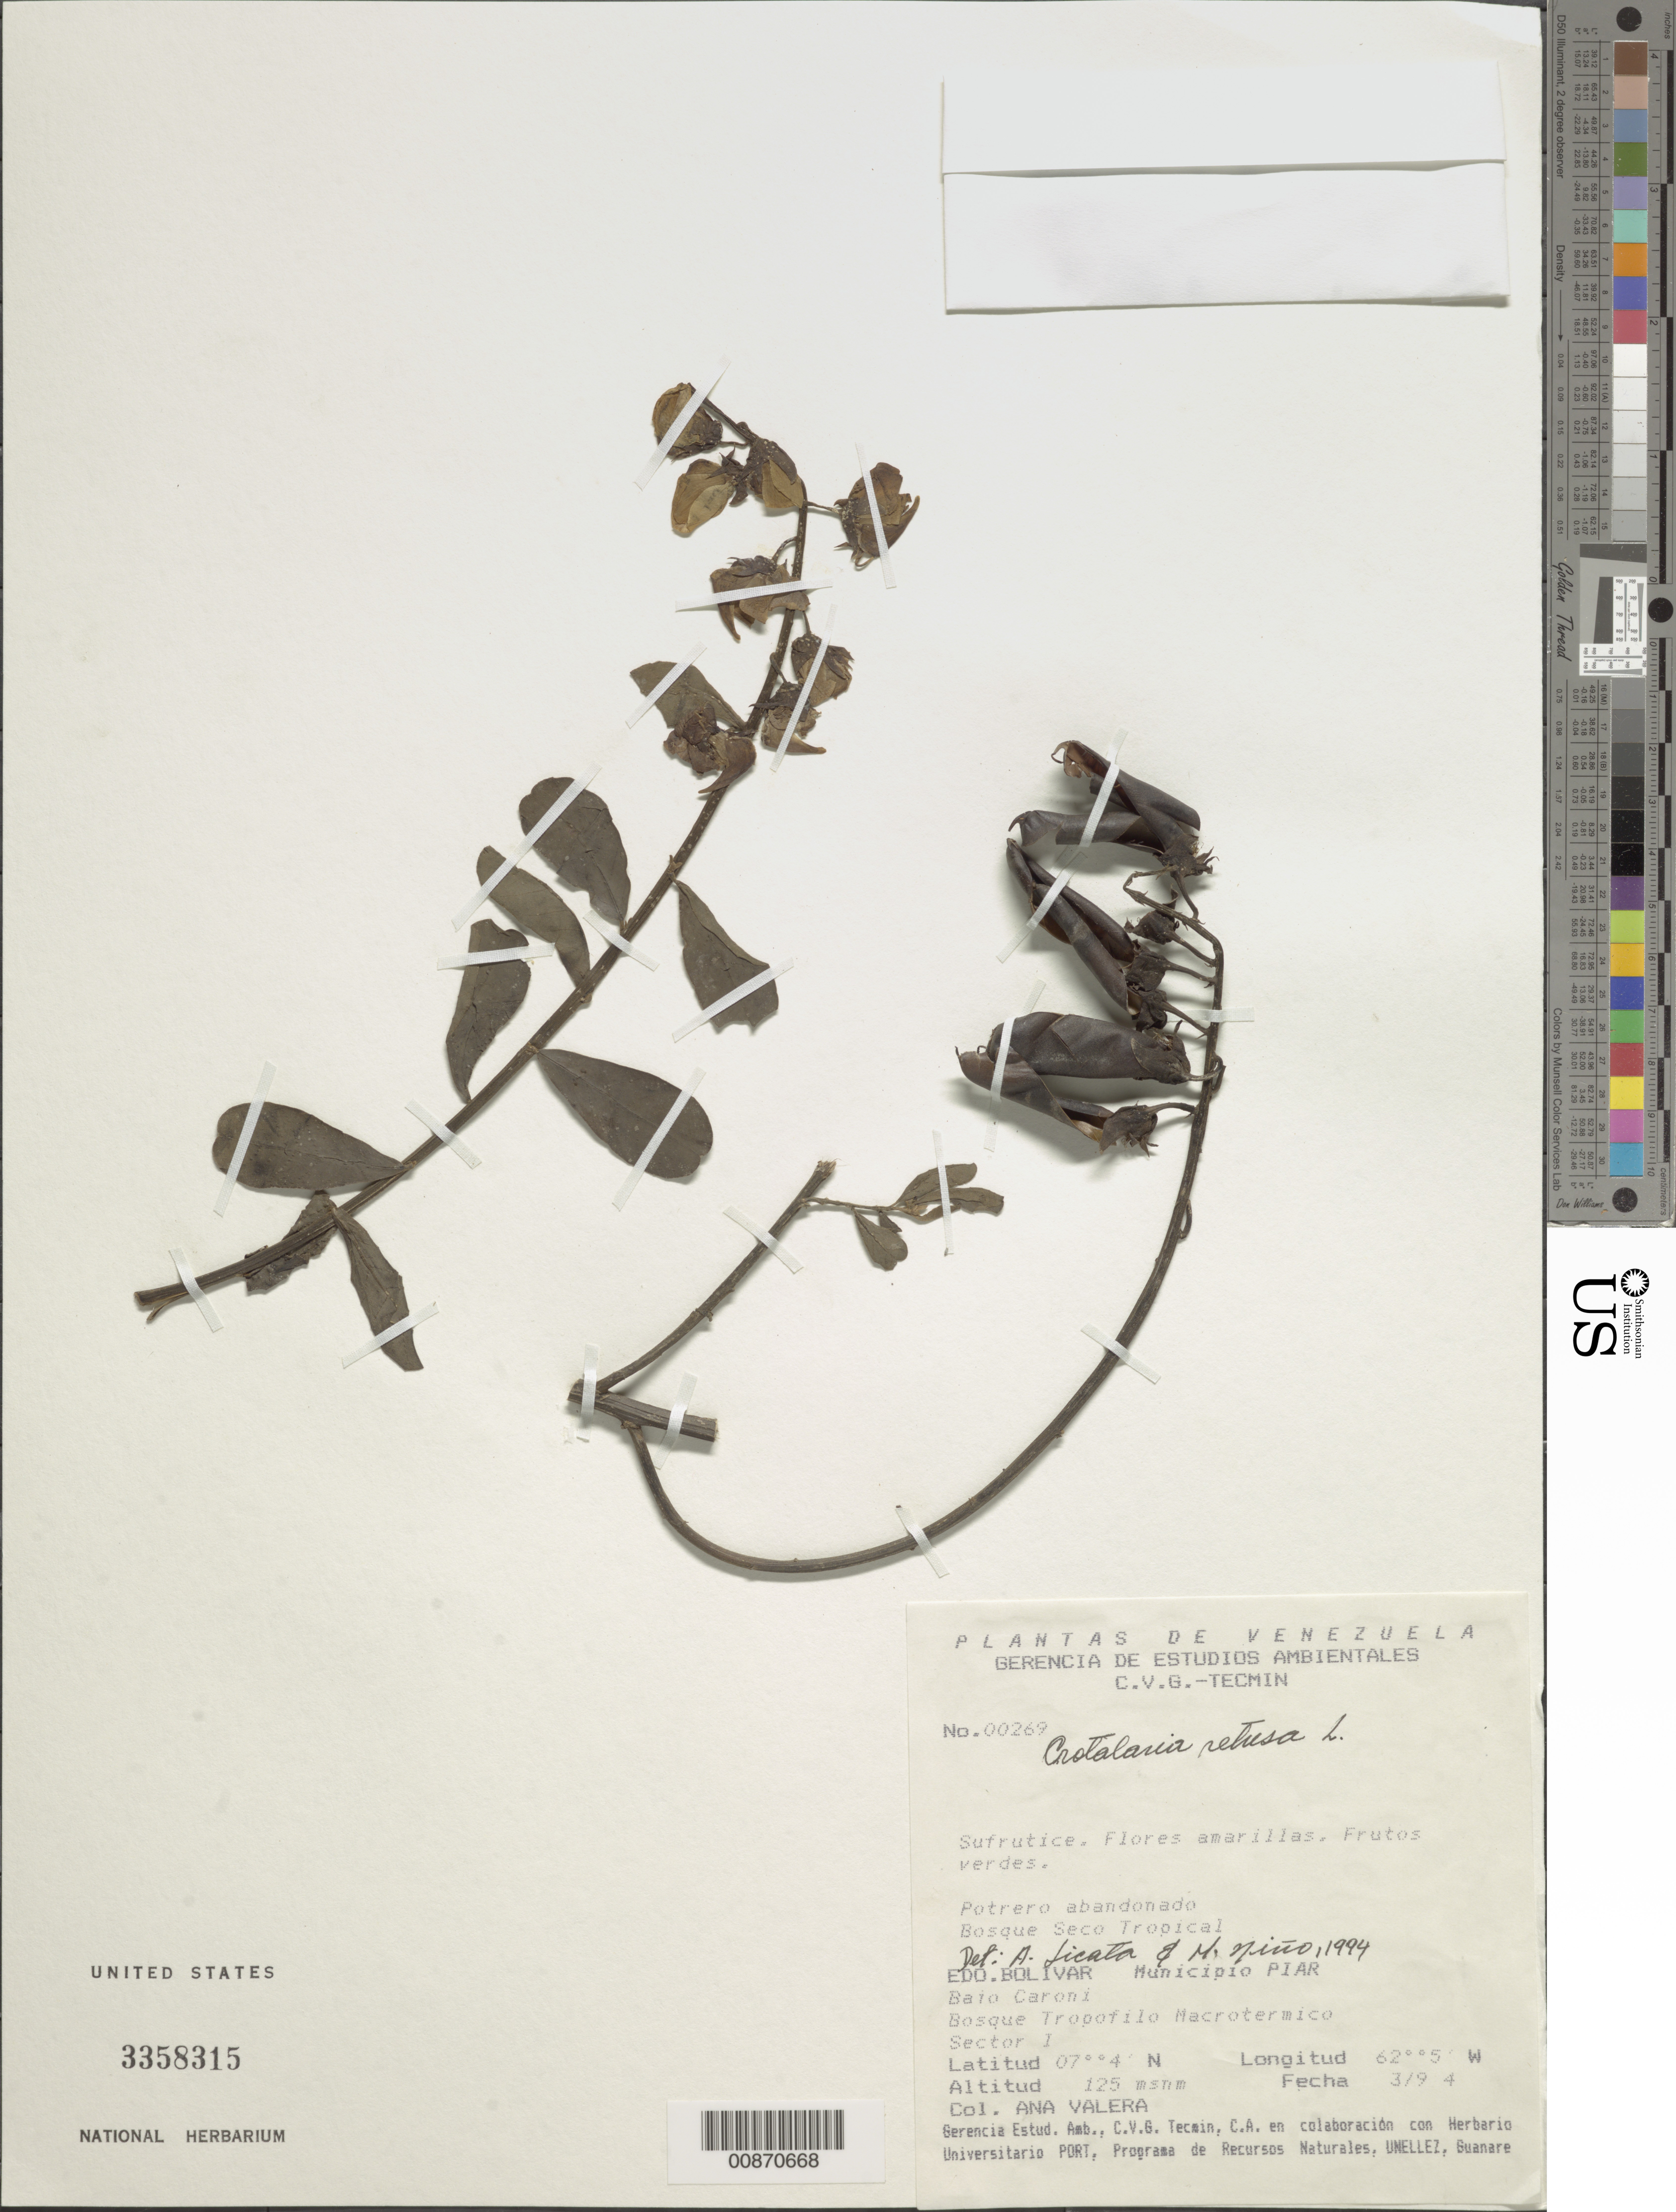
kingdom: Plantae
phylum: Tracheophyta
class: Magnoliopsida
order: Fabales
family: Fabaceae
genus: Crotalaria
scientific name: Crotalaria retusa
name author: L.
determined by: Licata, A.; Niño, S. M.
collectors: A. Valera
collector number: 269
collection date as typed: Mar-94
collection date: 1994-03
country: Venezuela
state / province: Bolívar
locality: Mun. Piar, Bajo Caroní, Bosque Tropofilo Macrotermico, Sector I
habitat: Potrero abandonado; bosque seco tropical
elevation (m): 125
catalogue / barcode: US 3358315